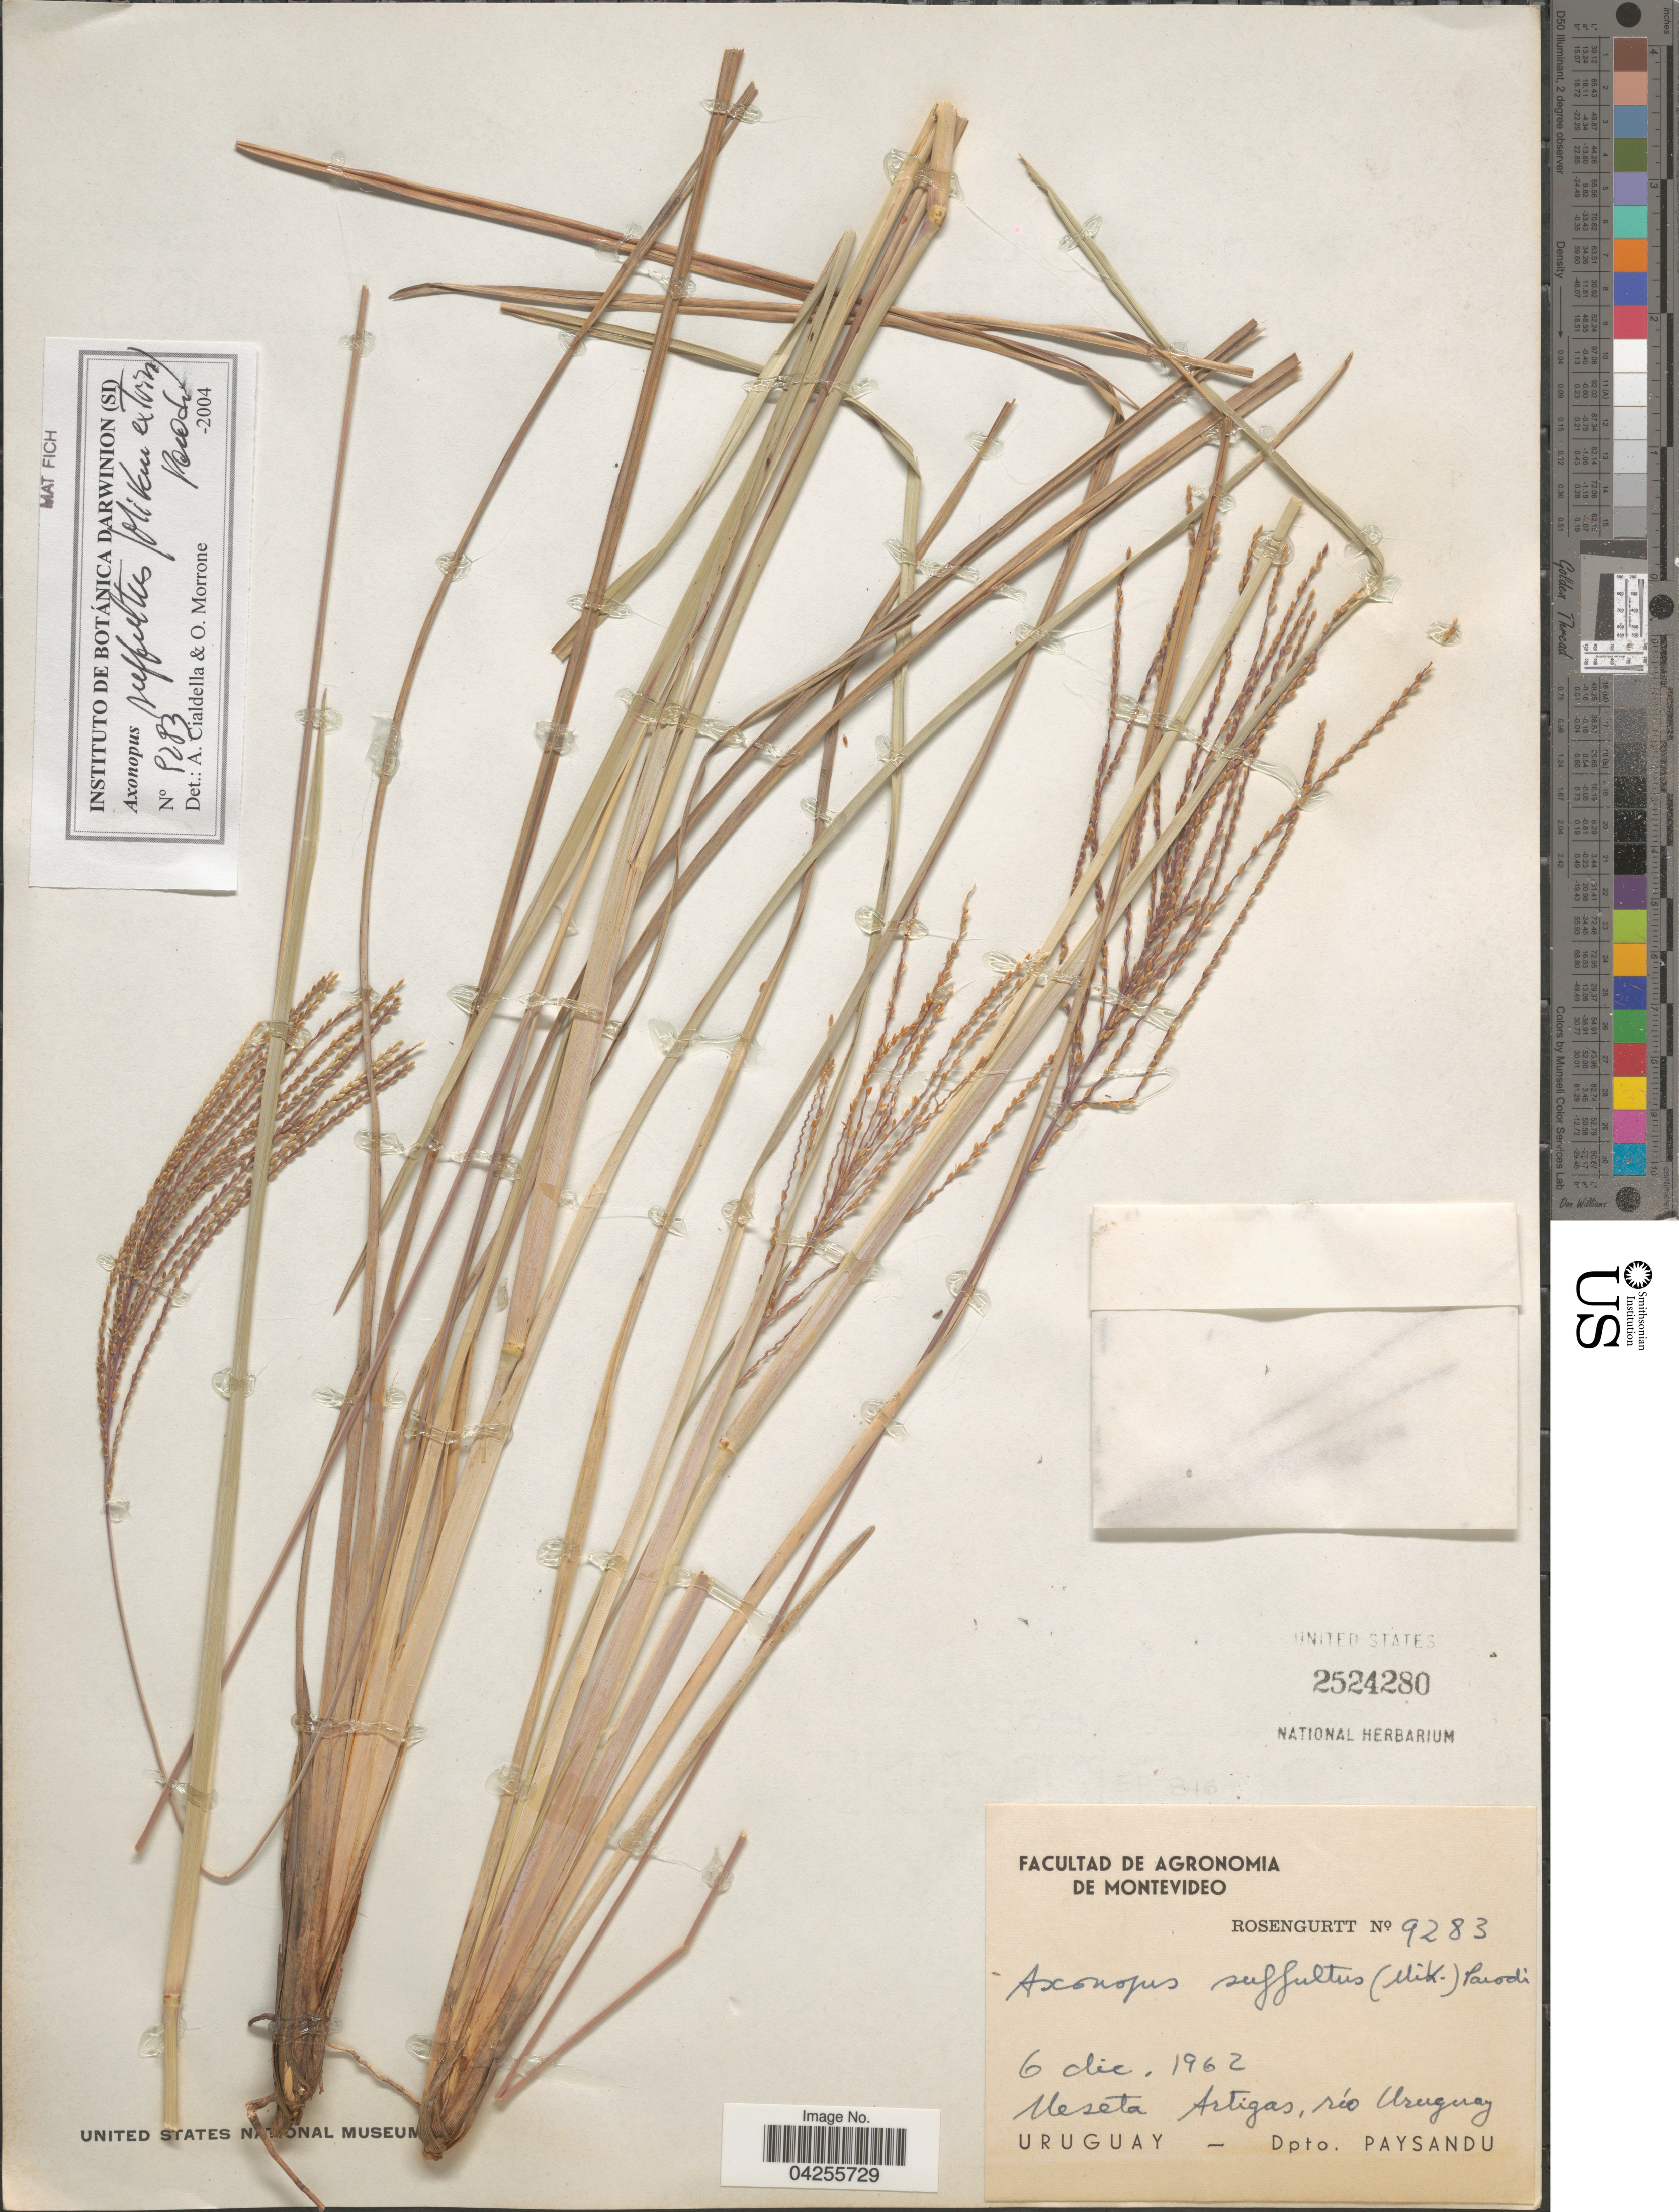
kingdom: Plantae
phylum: Tracheophyta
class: Liliopsida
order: Poales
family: Poaceae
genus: Axonopus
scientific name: Axonopus suffultus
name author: (Nees) Kuhlm.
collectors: Rosengurtt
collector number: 9283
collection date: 1962-12-06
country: Uruguay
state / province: Paysandu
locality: Ueseta. Artigas, río Uruguay. Dpto. Paysandu.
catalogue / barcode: US 2524280